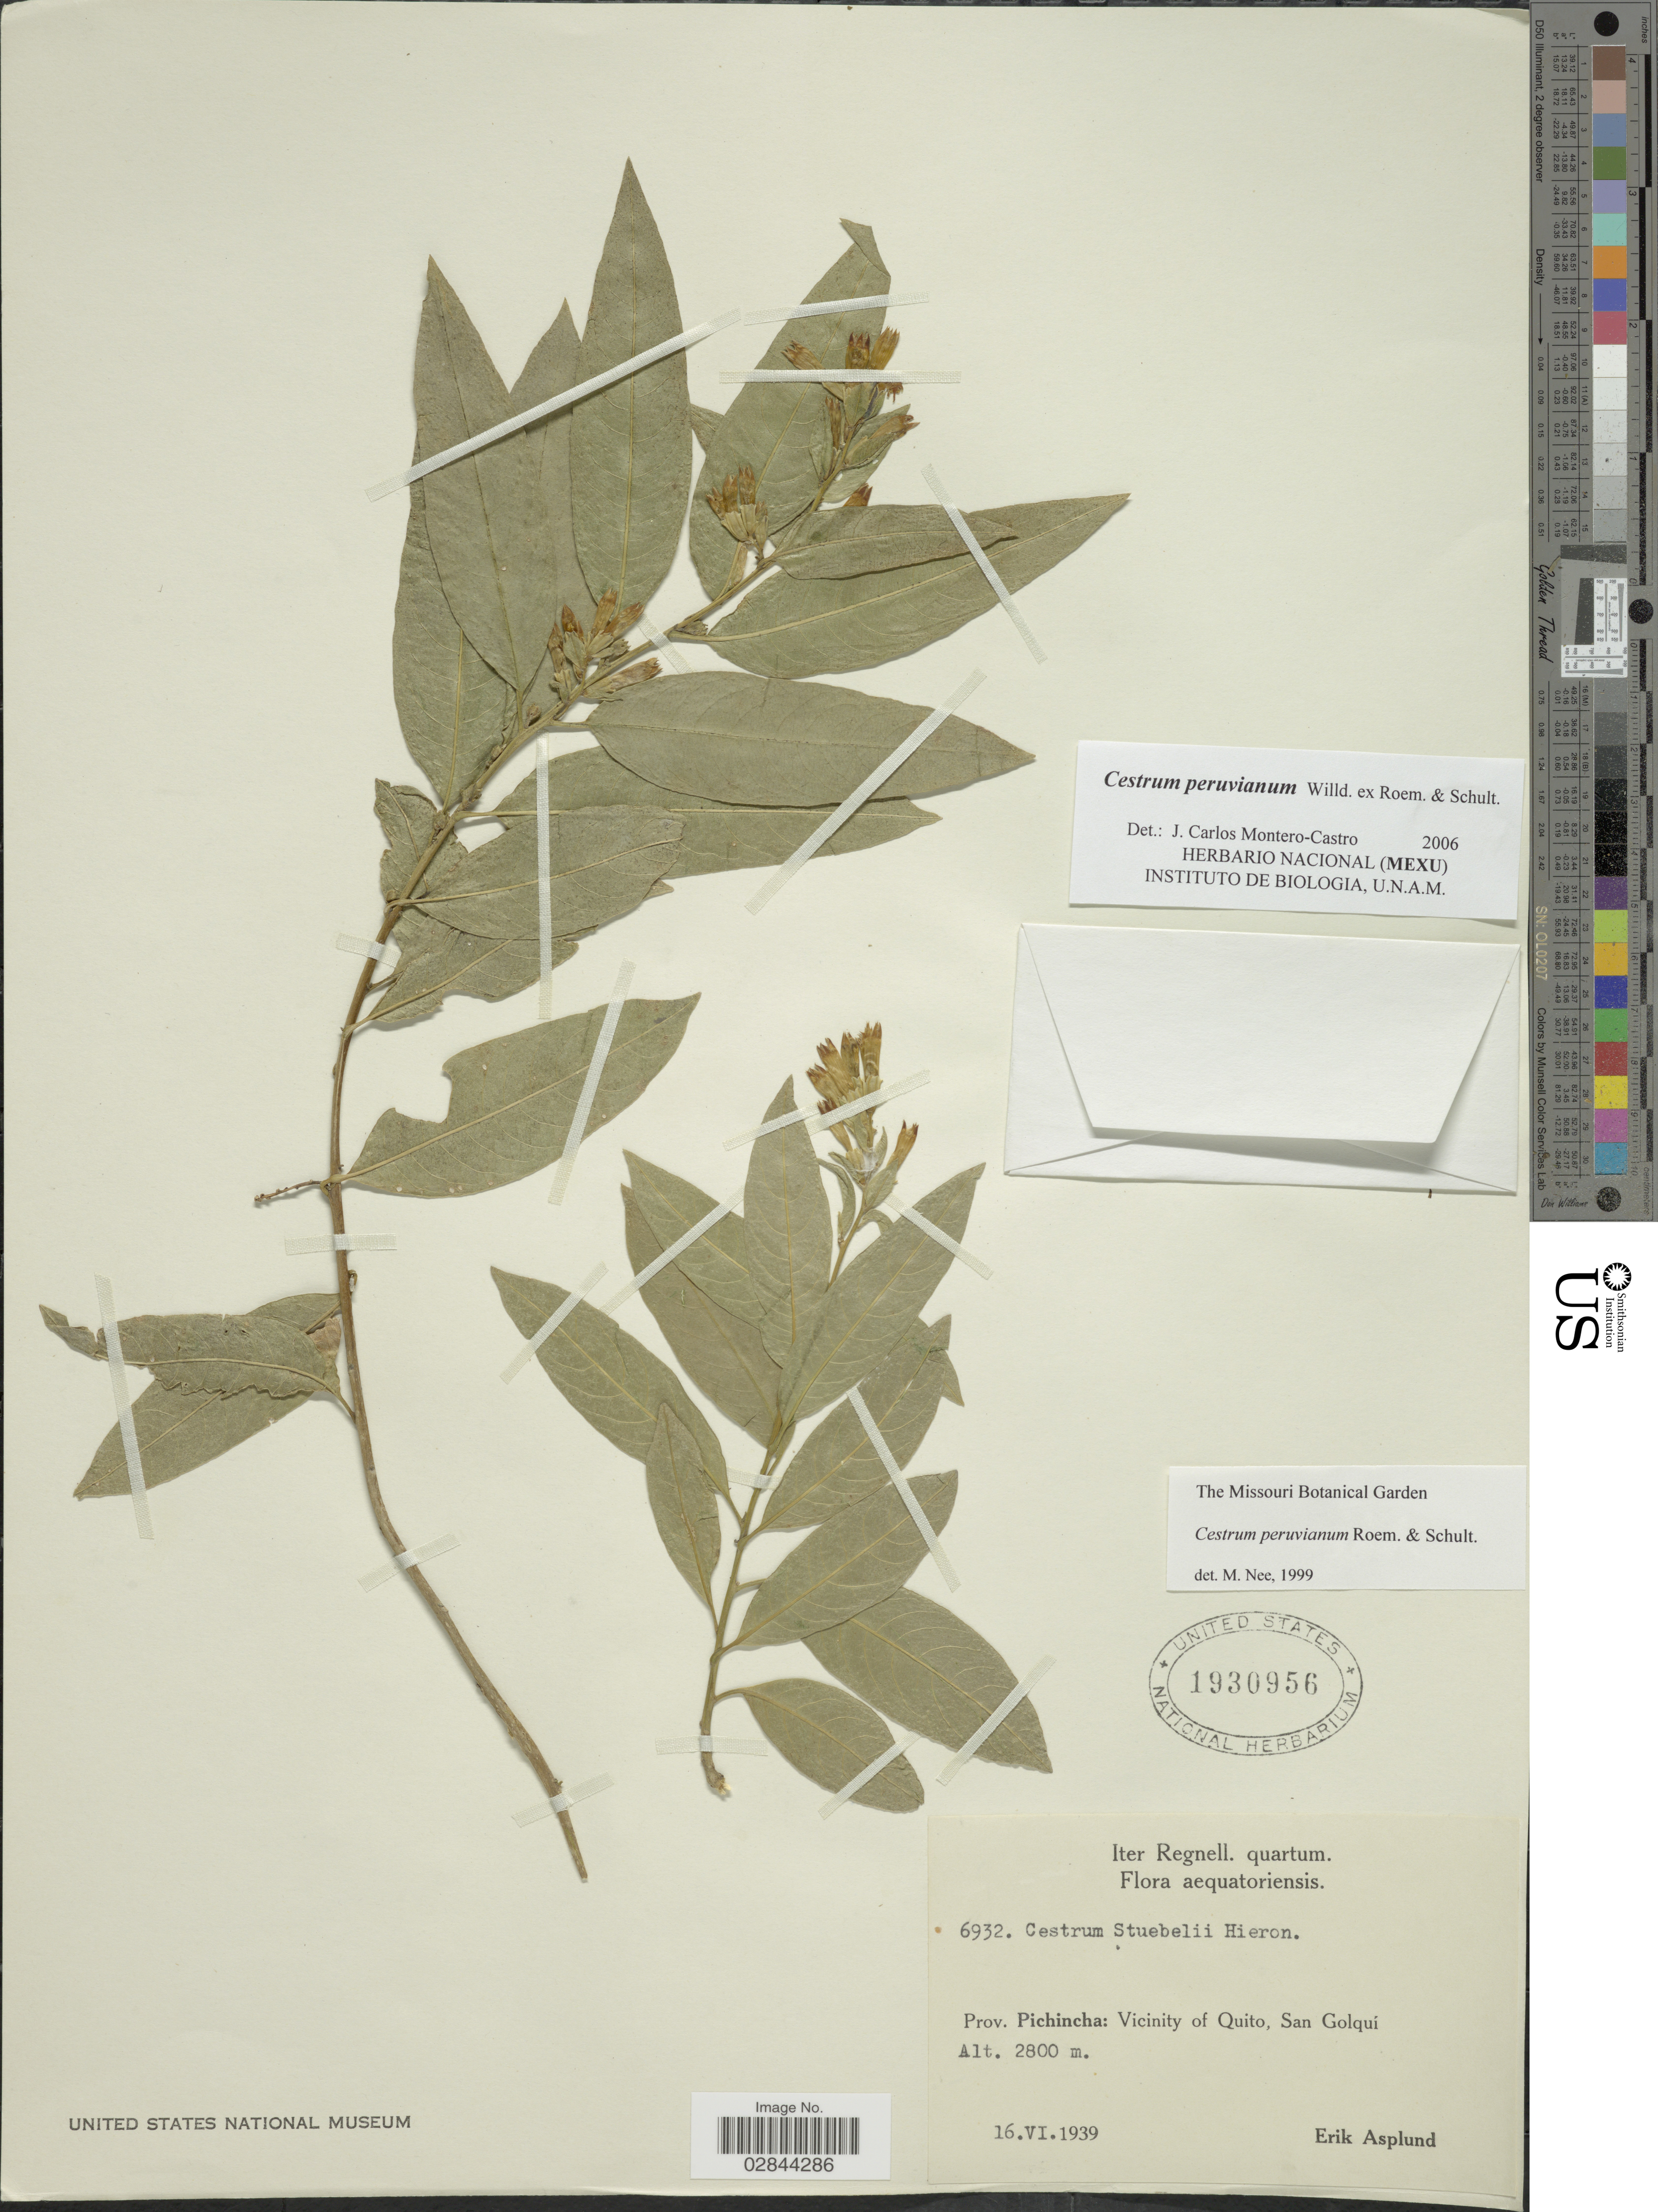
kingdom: Plantae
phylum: Tracheophyta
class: Magnoliopsida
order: Solanales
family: Solanaceae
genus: Cestrum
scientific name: Cestrum affine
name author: Kunth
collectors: E. Asplund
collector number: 6932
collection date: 1939-06-16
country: Ecuador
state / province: Pichincha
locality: Vicinity of Quito, San Golquí.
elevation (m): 2800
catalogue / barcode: US 1930956